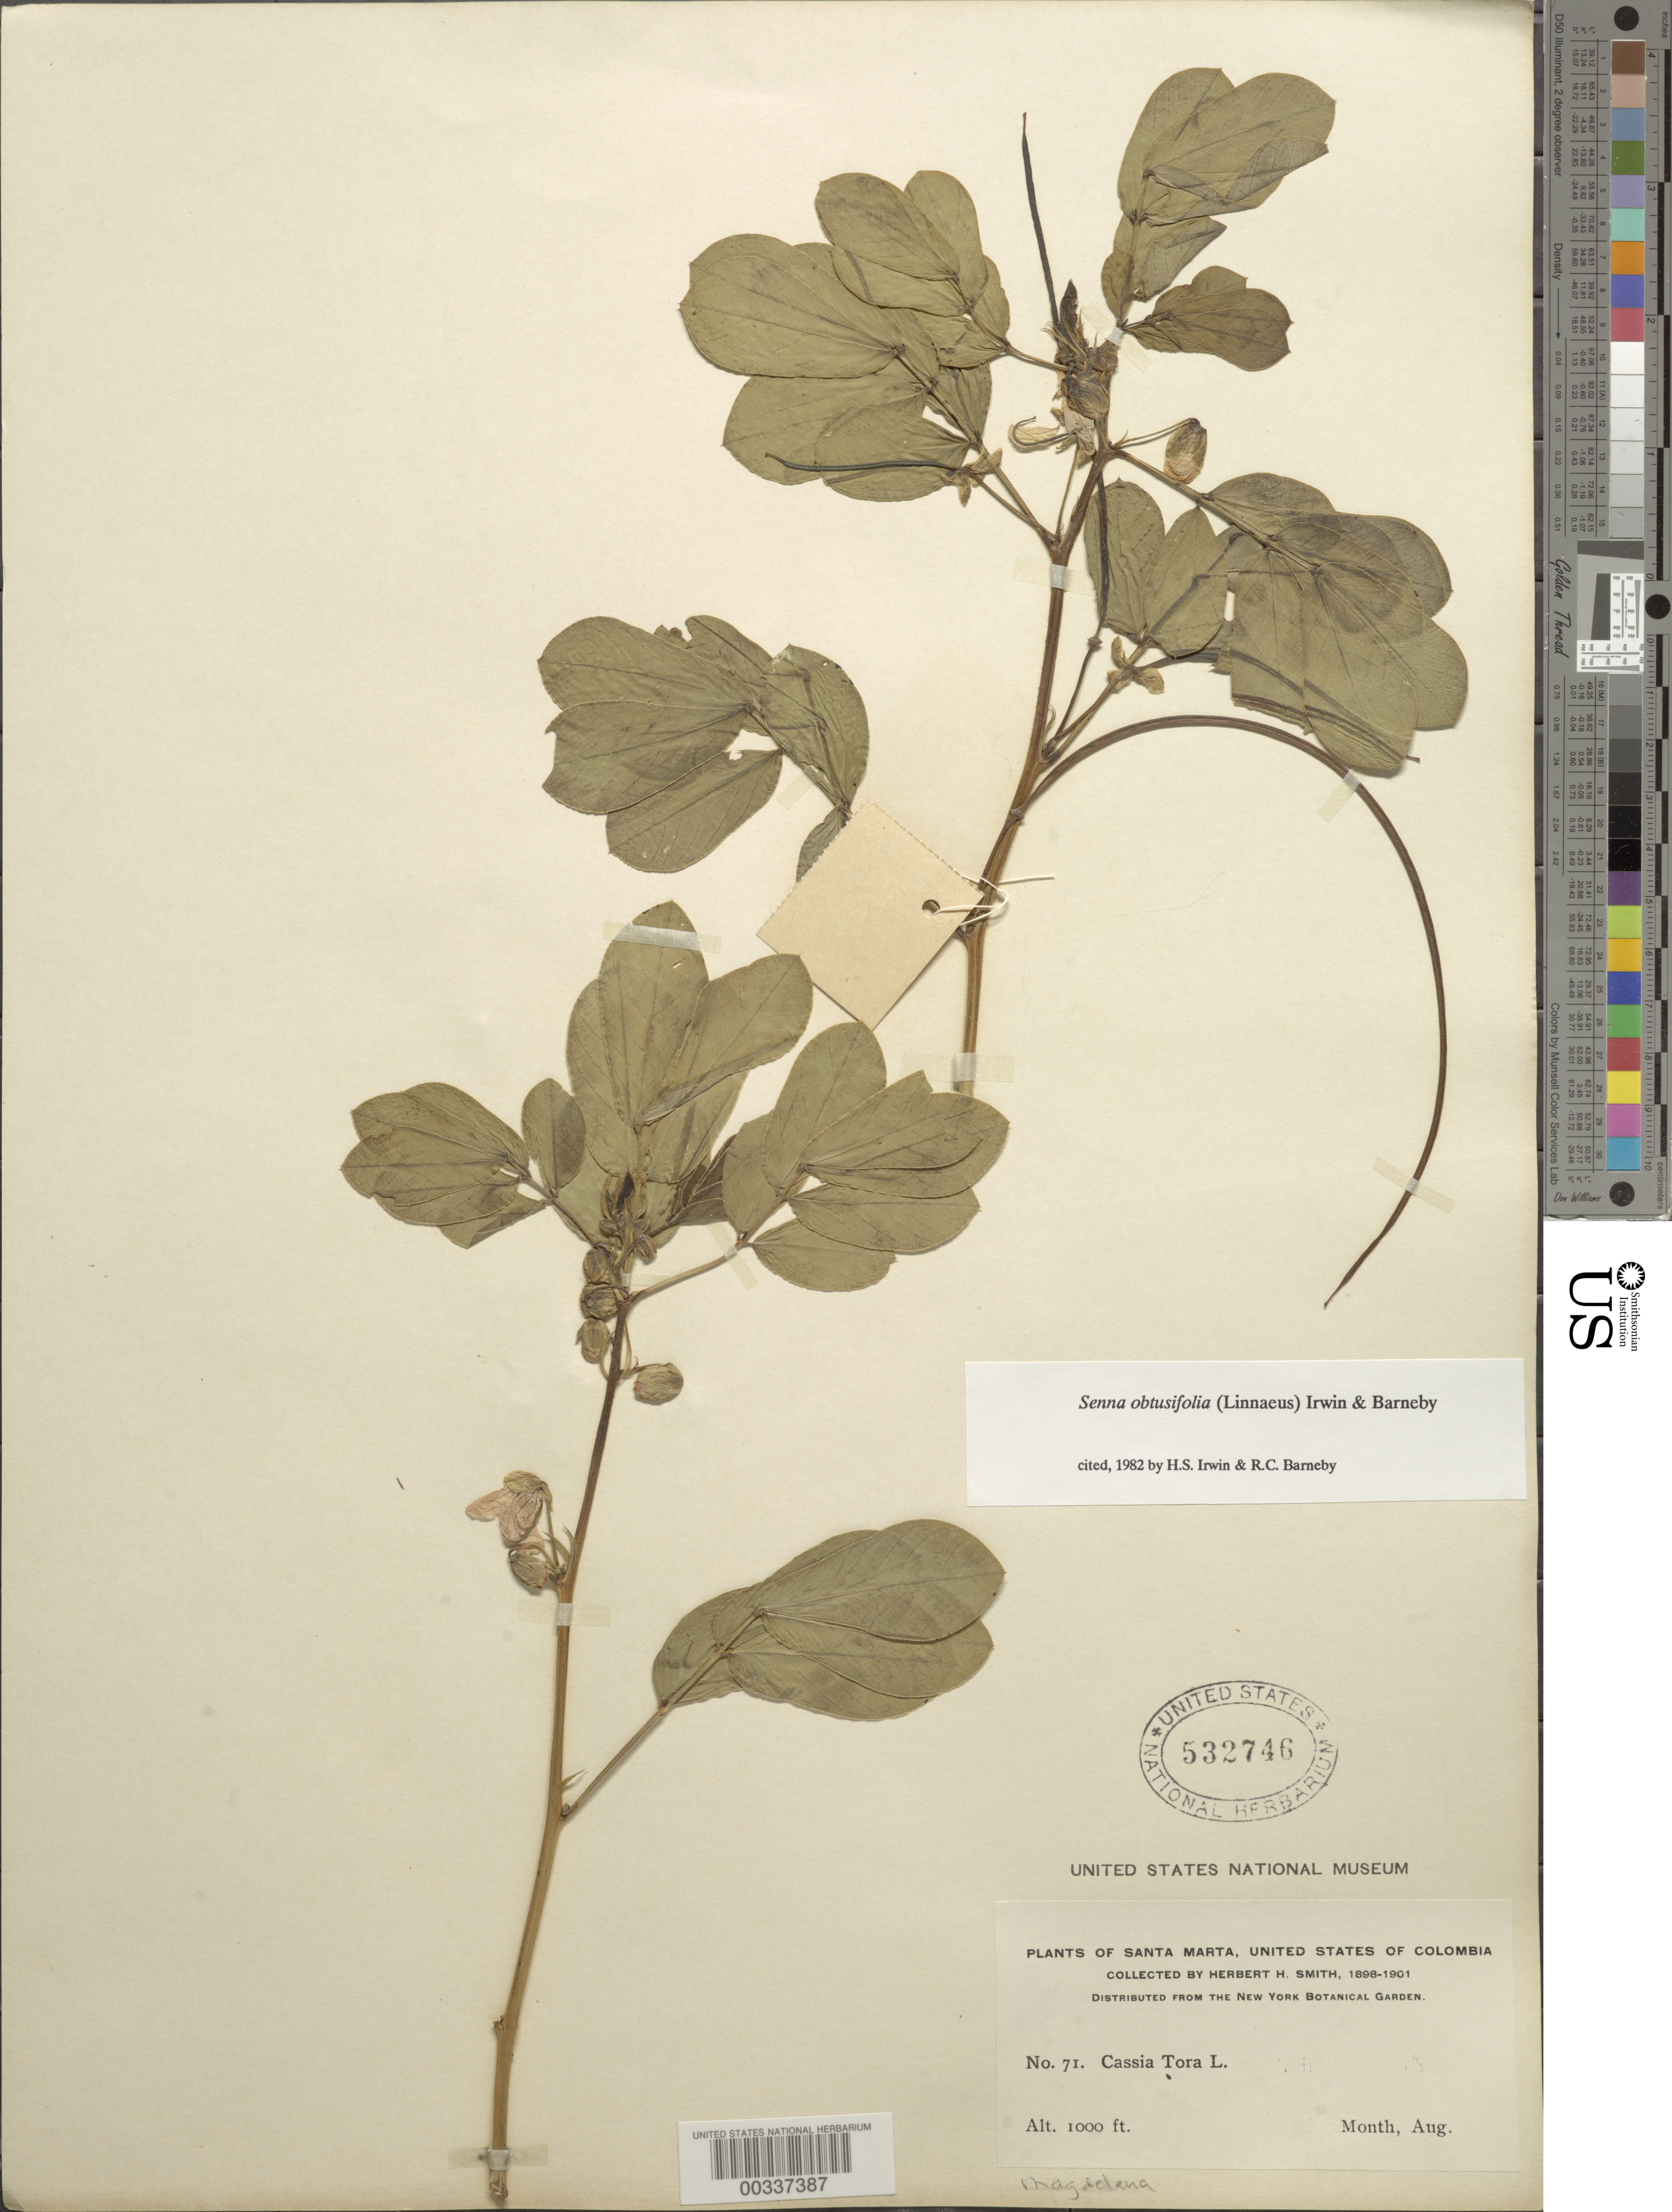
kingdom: Plantae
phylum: Tracheophyta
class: Magnoliopsida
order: Fabales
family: Fabaceae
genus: Senna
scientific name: Senna obtusifolia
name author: (L.) H.S. Irwin & Barneby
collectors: Herbert H. Smith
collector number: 71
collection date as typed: Aug 1898 to -- Aug 1901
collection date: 1898-08/1901-08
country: Colombia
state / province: Magdalena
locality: Santa Marta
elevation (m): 305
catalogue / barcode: US 532746